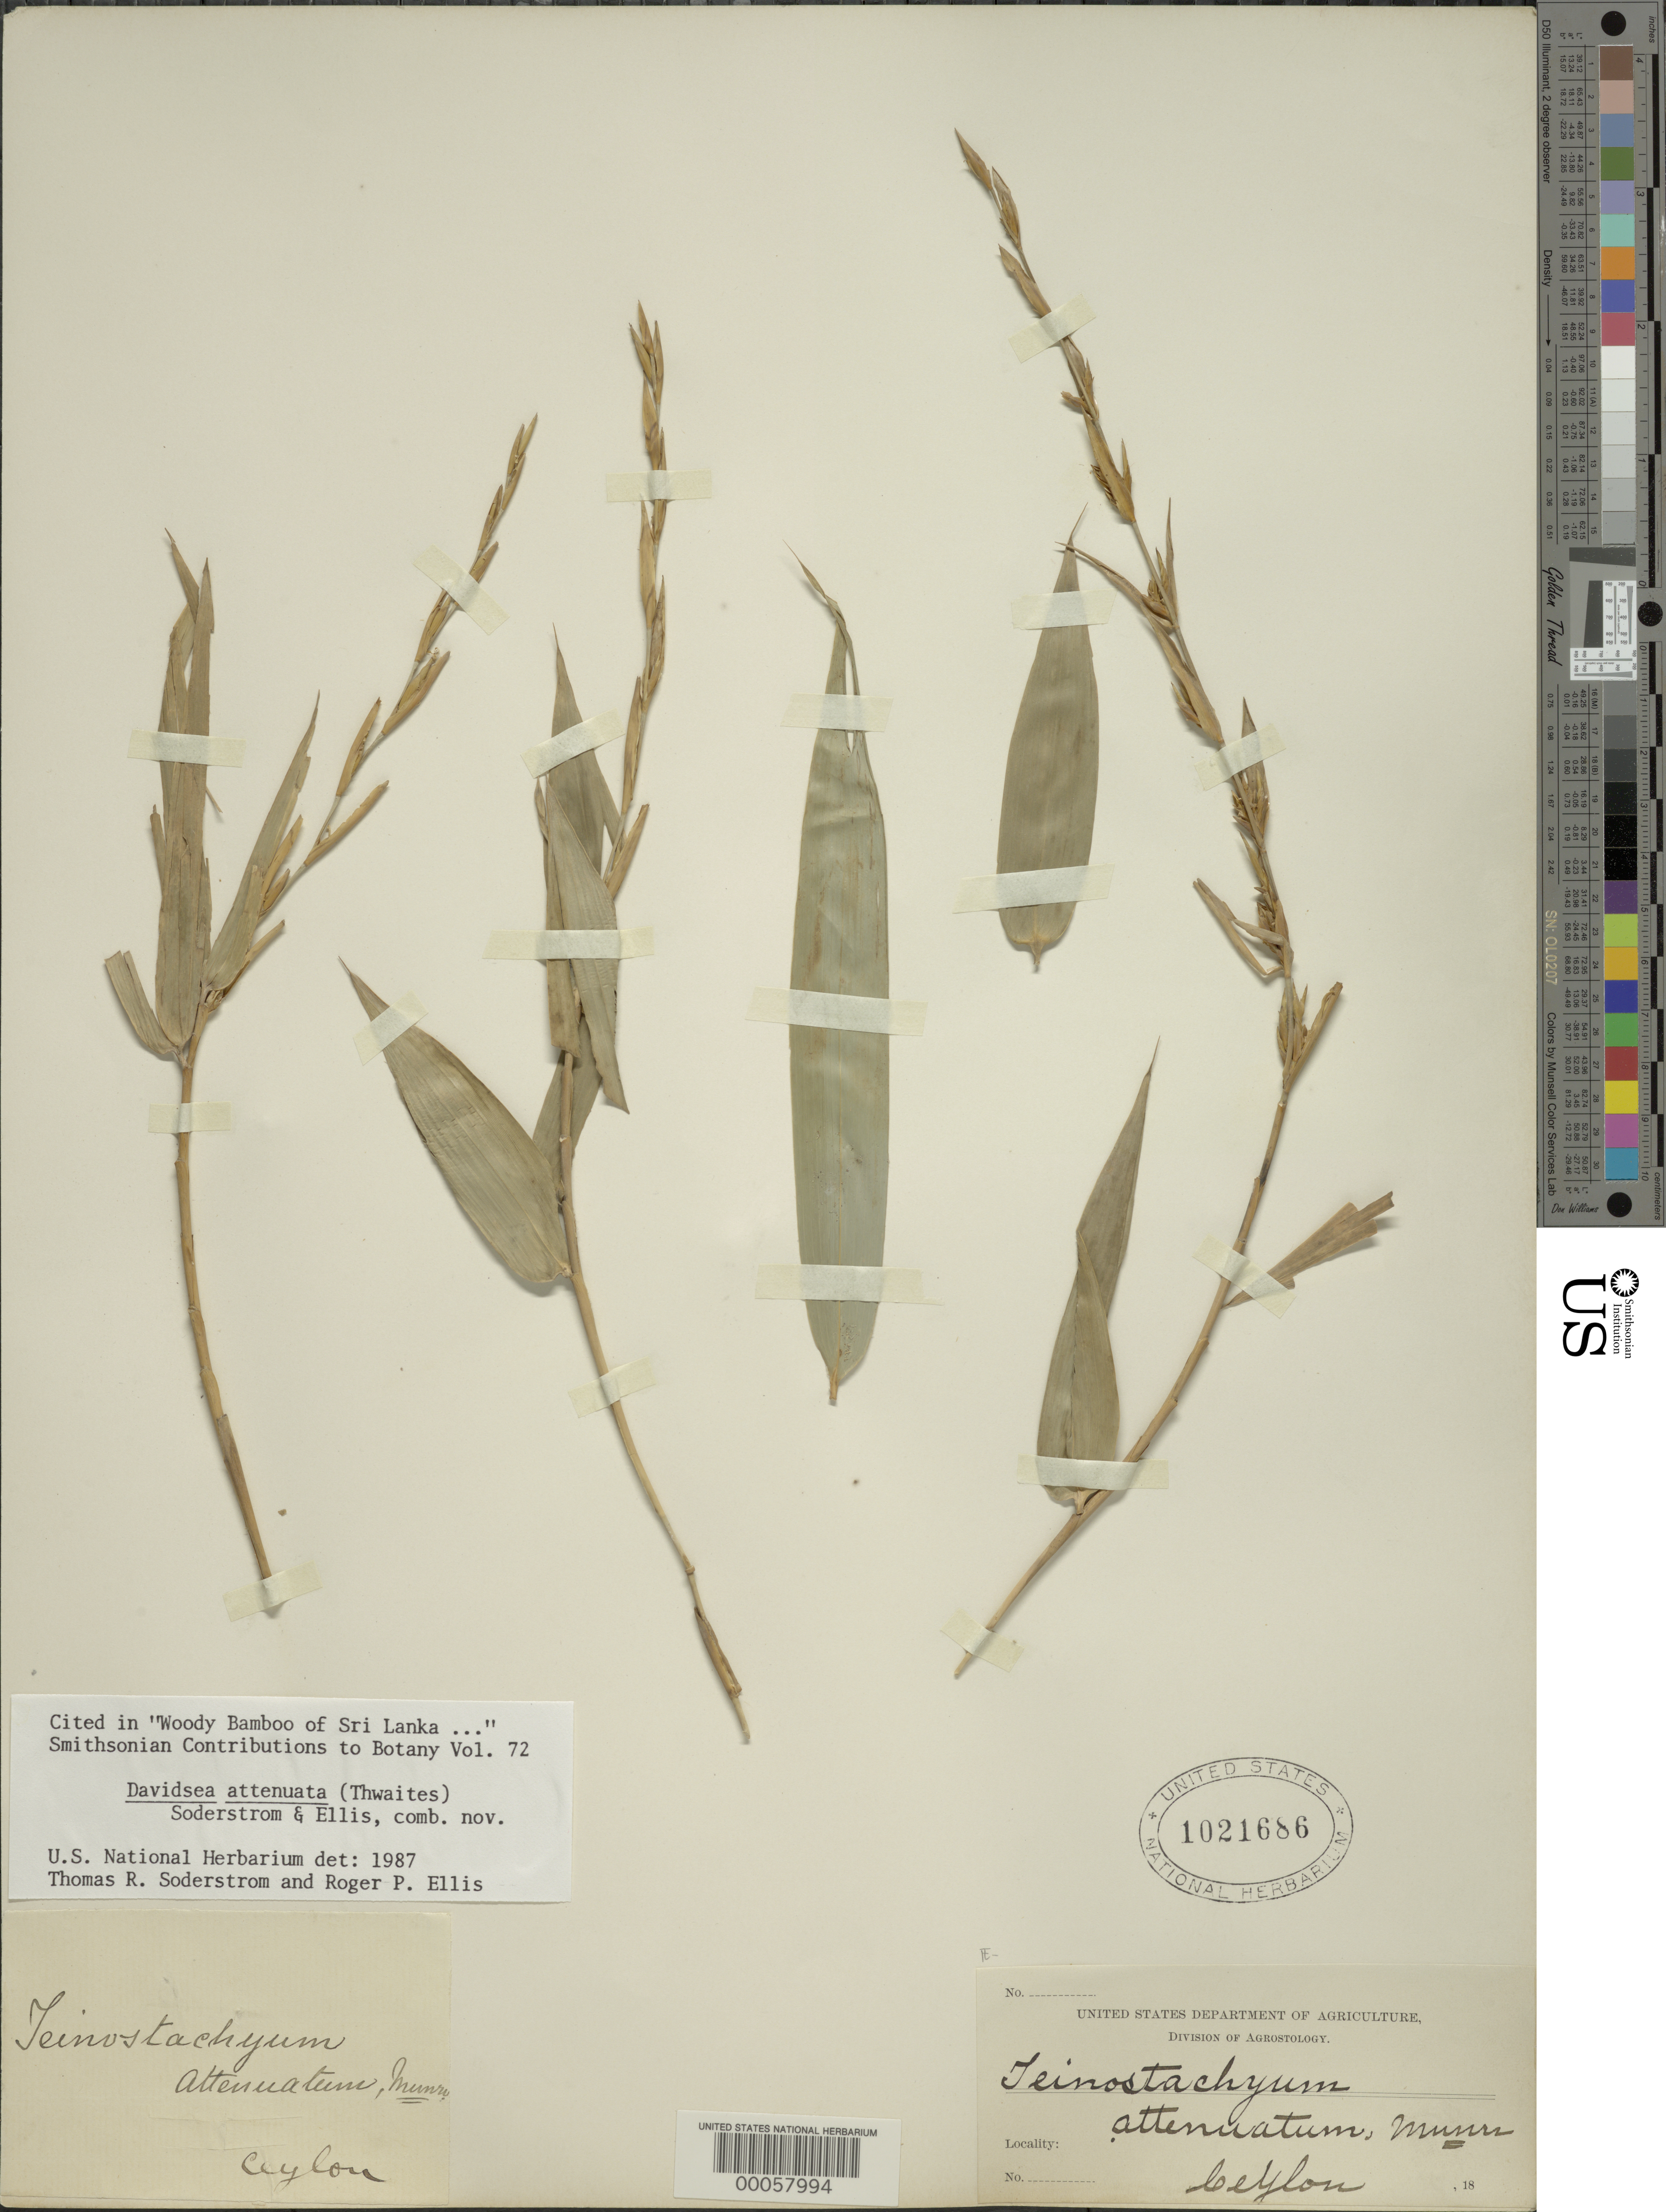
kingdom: Plantae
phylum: Tracheophyta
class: Liliopsida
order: Poales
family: Poaceae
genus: Davidsea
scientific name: Davidsea attenuata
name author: (Thwaites) Soderstr. & R.P. Ellis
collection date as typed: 18--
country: Sri Lanka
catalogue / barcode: US 1021686